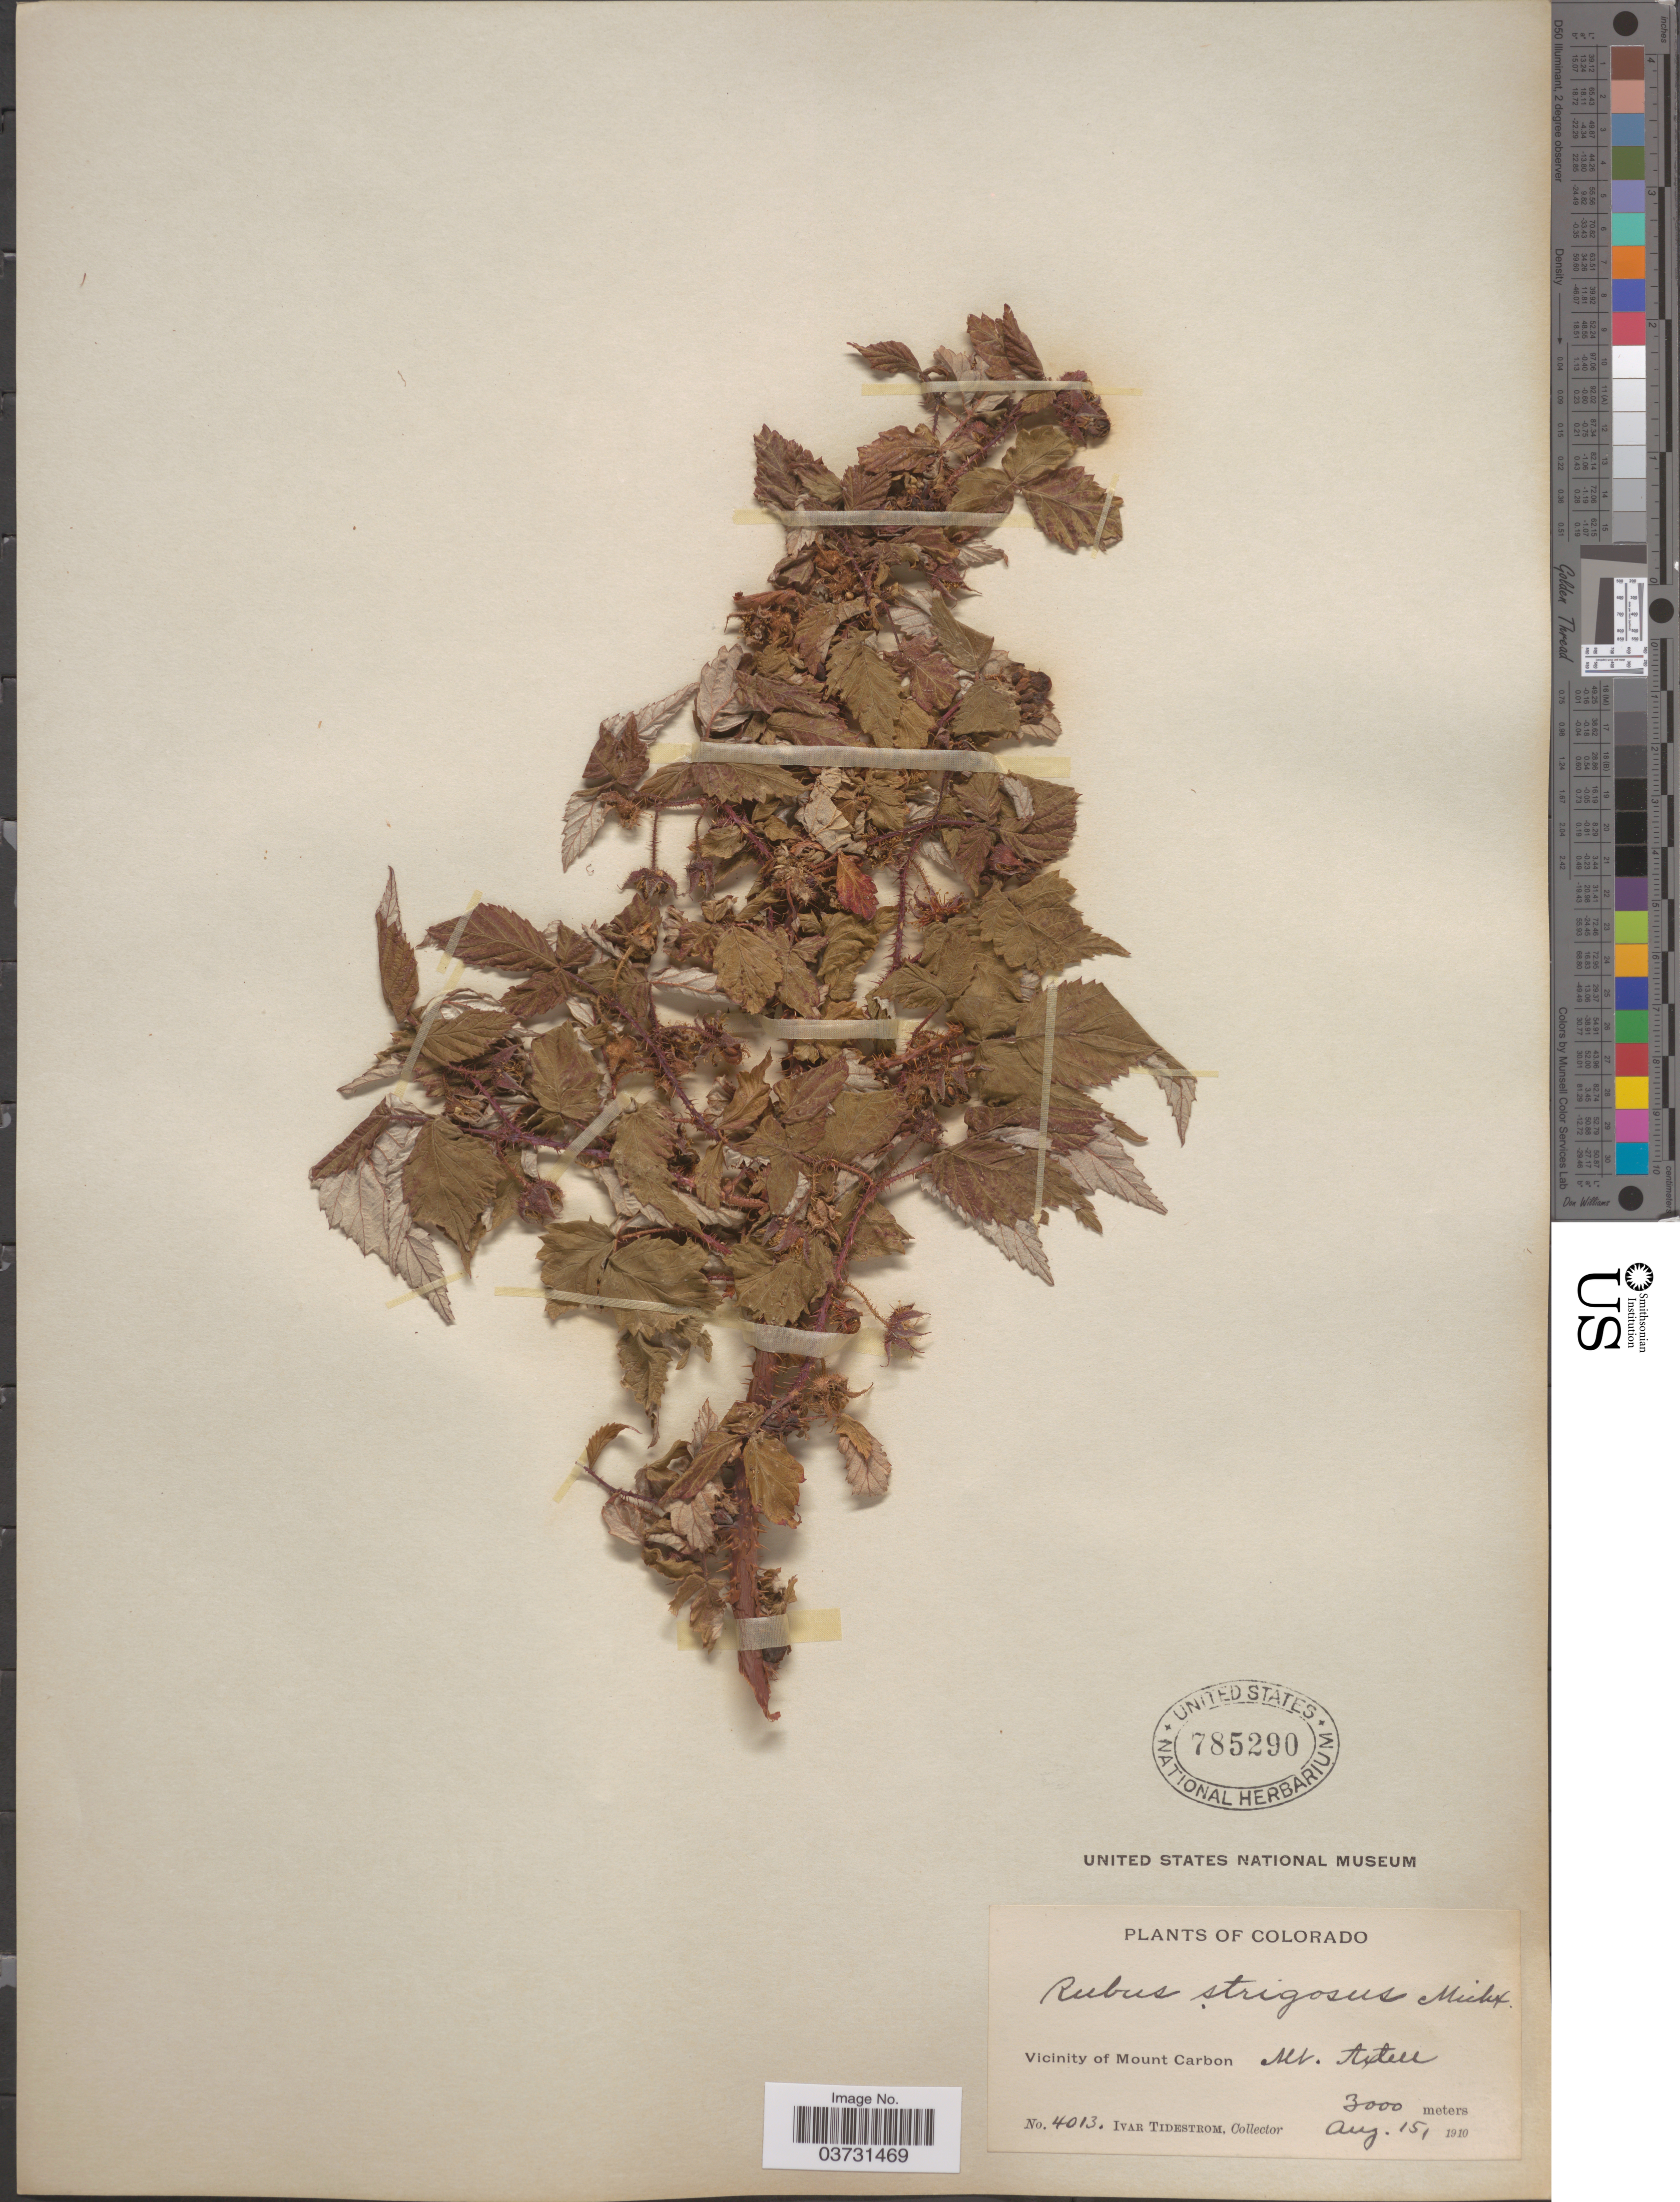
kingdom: Plantae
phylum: Tracheophyta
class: Magnoliopsida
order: Rosales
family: Rosaceae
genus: Rubus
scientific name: Rubus strigosus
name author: Michx.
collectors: I. F. Tidestrom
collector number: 4013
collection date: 1910-08-15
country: United States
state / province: Colorado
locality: Vicinity of Mount Carbon. Mt. Axtell.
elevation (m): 3000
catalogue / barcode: US 785290